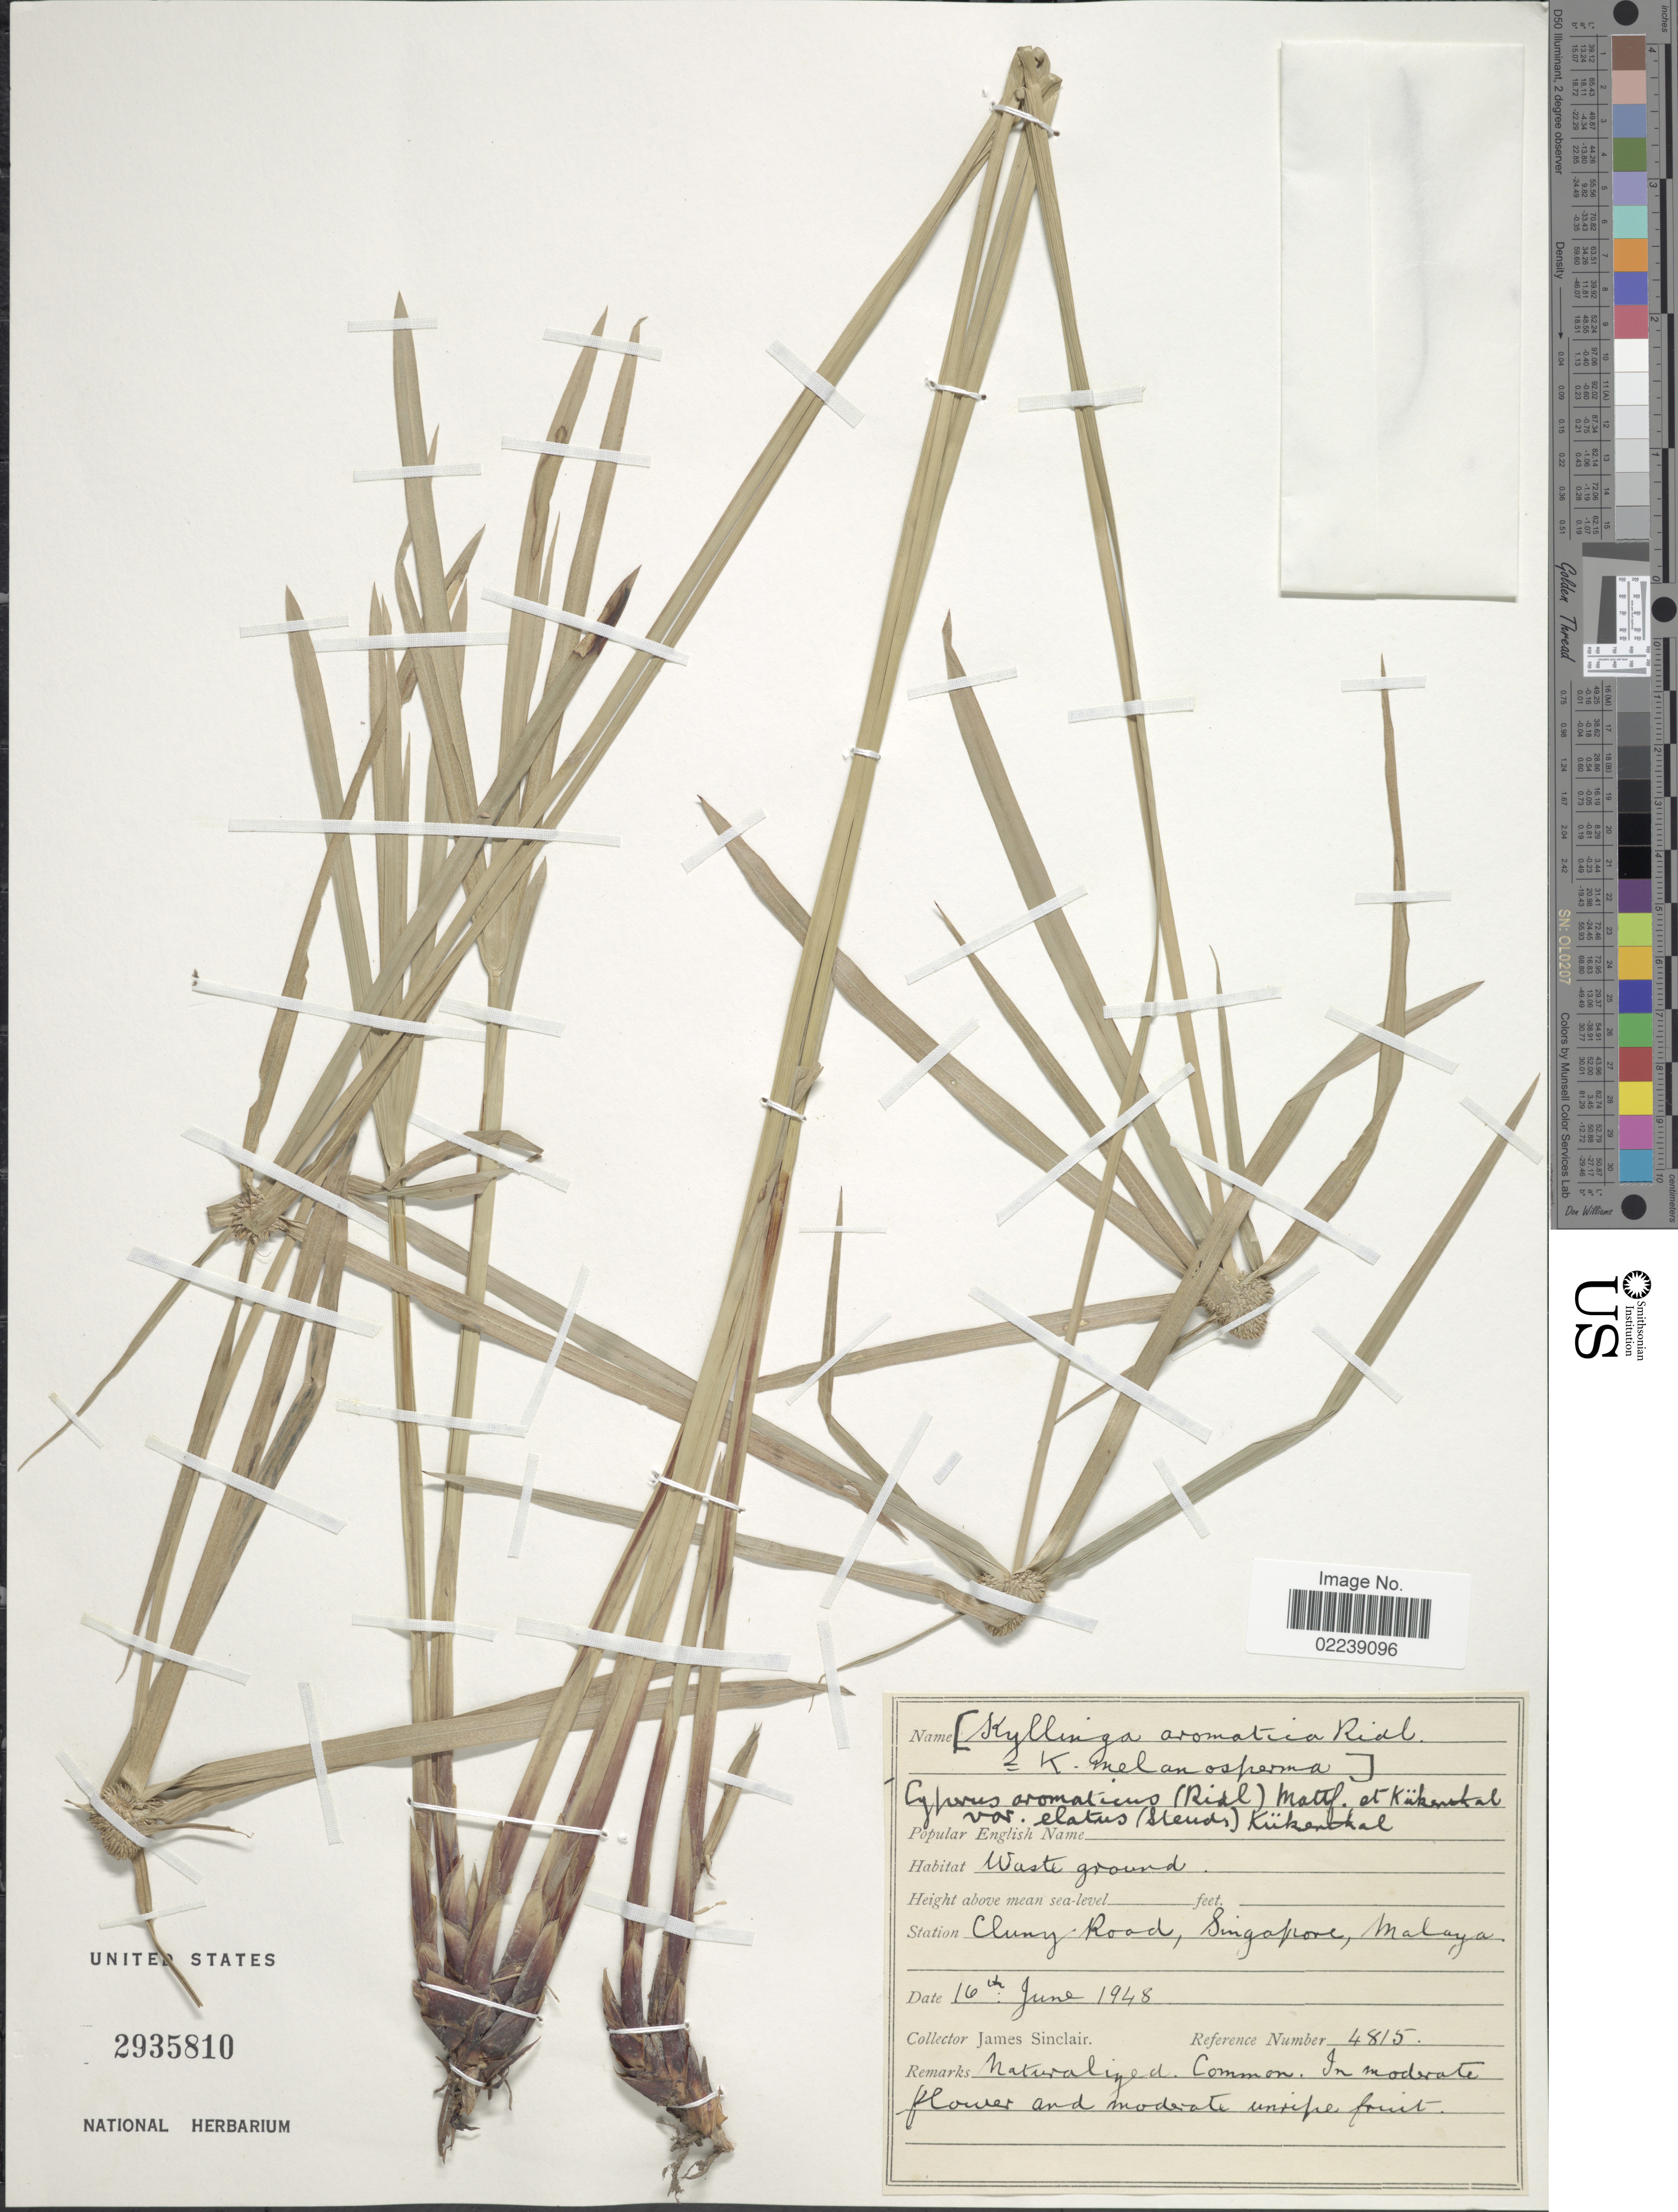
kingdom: Plantae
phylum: Tracheophyta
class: Liliopsida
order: Poales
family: Cyperaceae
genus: Cyperus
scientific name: Cyperus aromaticus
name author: (Ridl.) Mattf. & Kük.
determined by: Strong, M. T., (US), Smithsonian Institution - National Museum of Natural History (UNITED STATES)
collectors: J. Sinclair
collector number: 4815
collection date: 1948-06-16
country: Singapore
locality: Cluny Road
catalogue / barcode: US 2935810